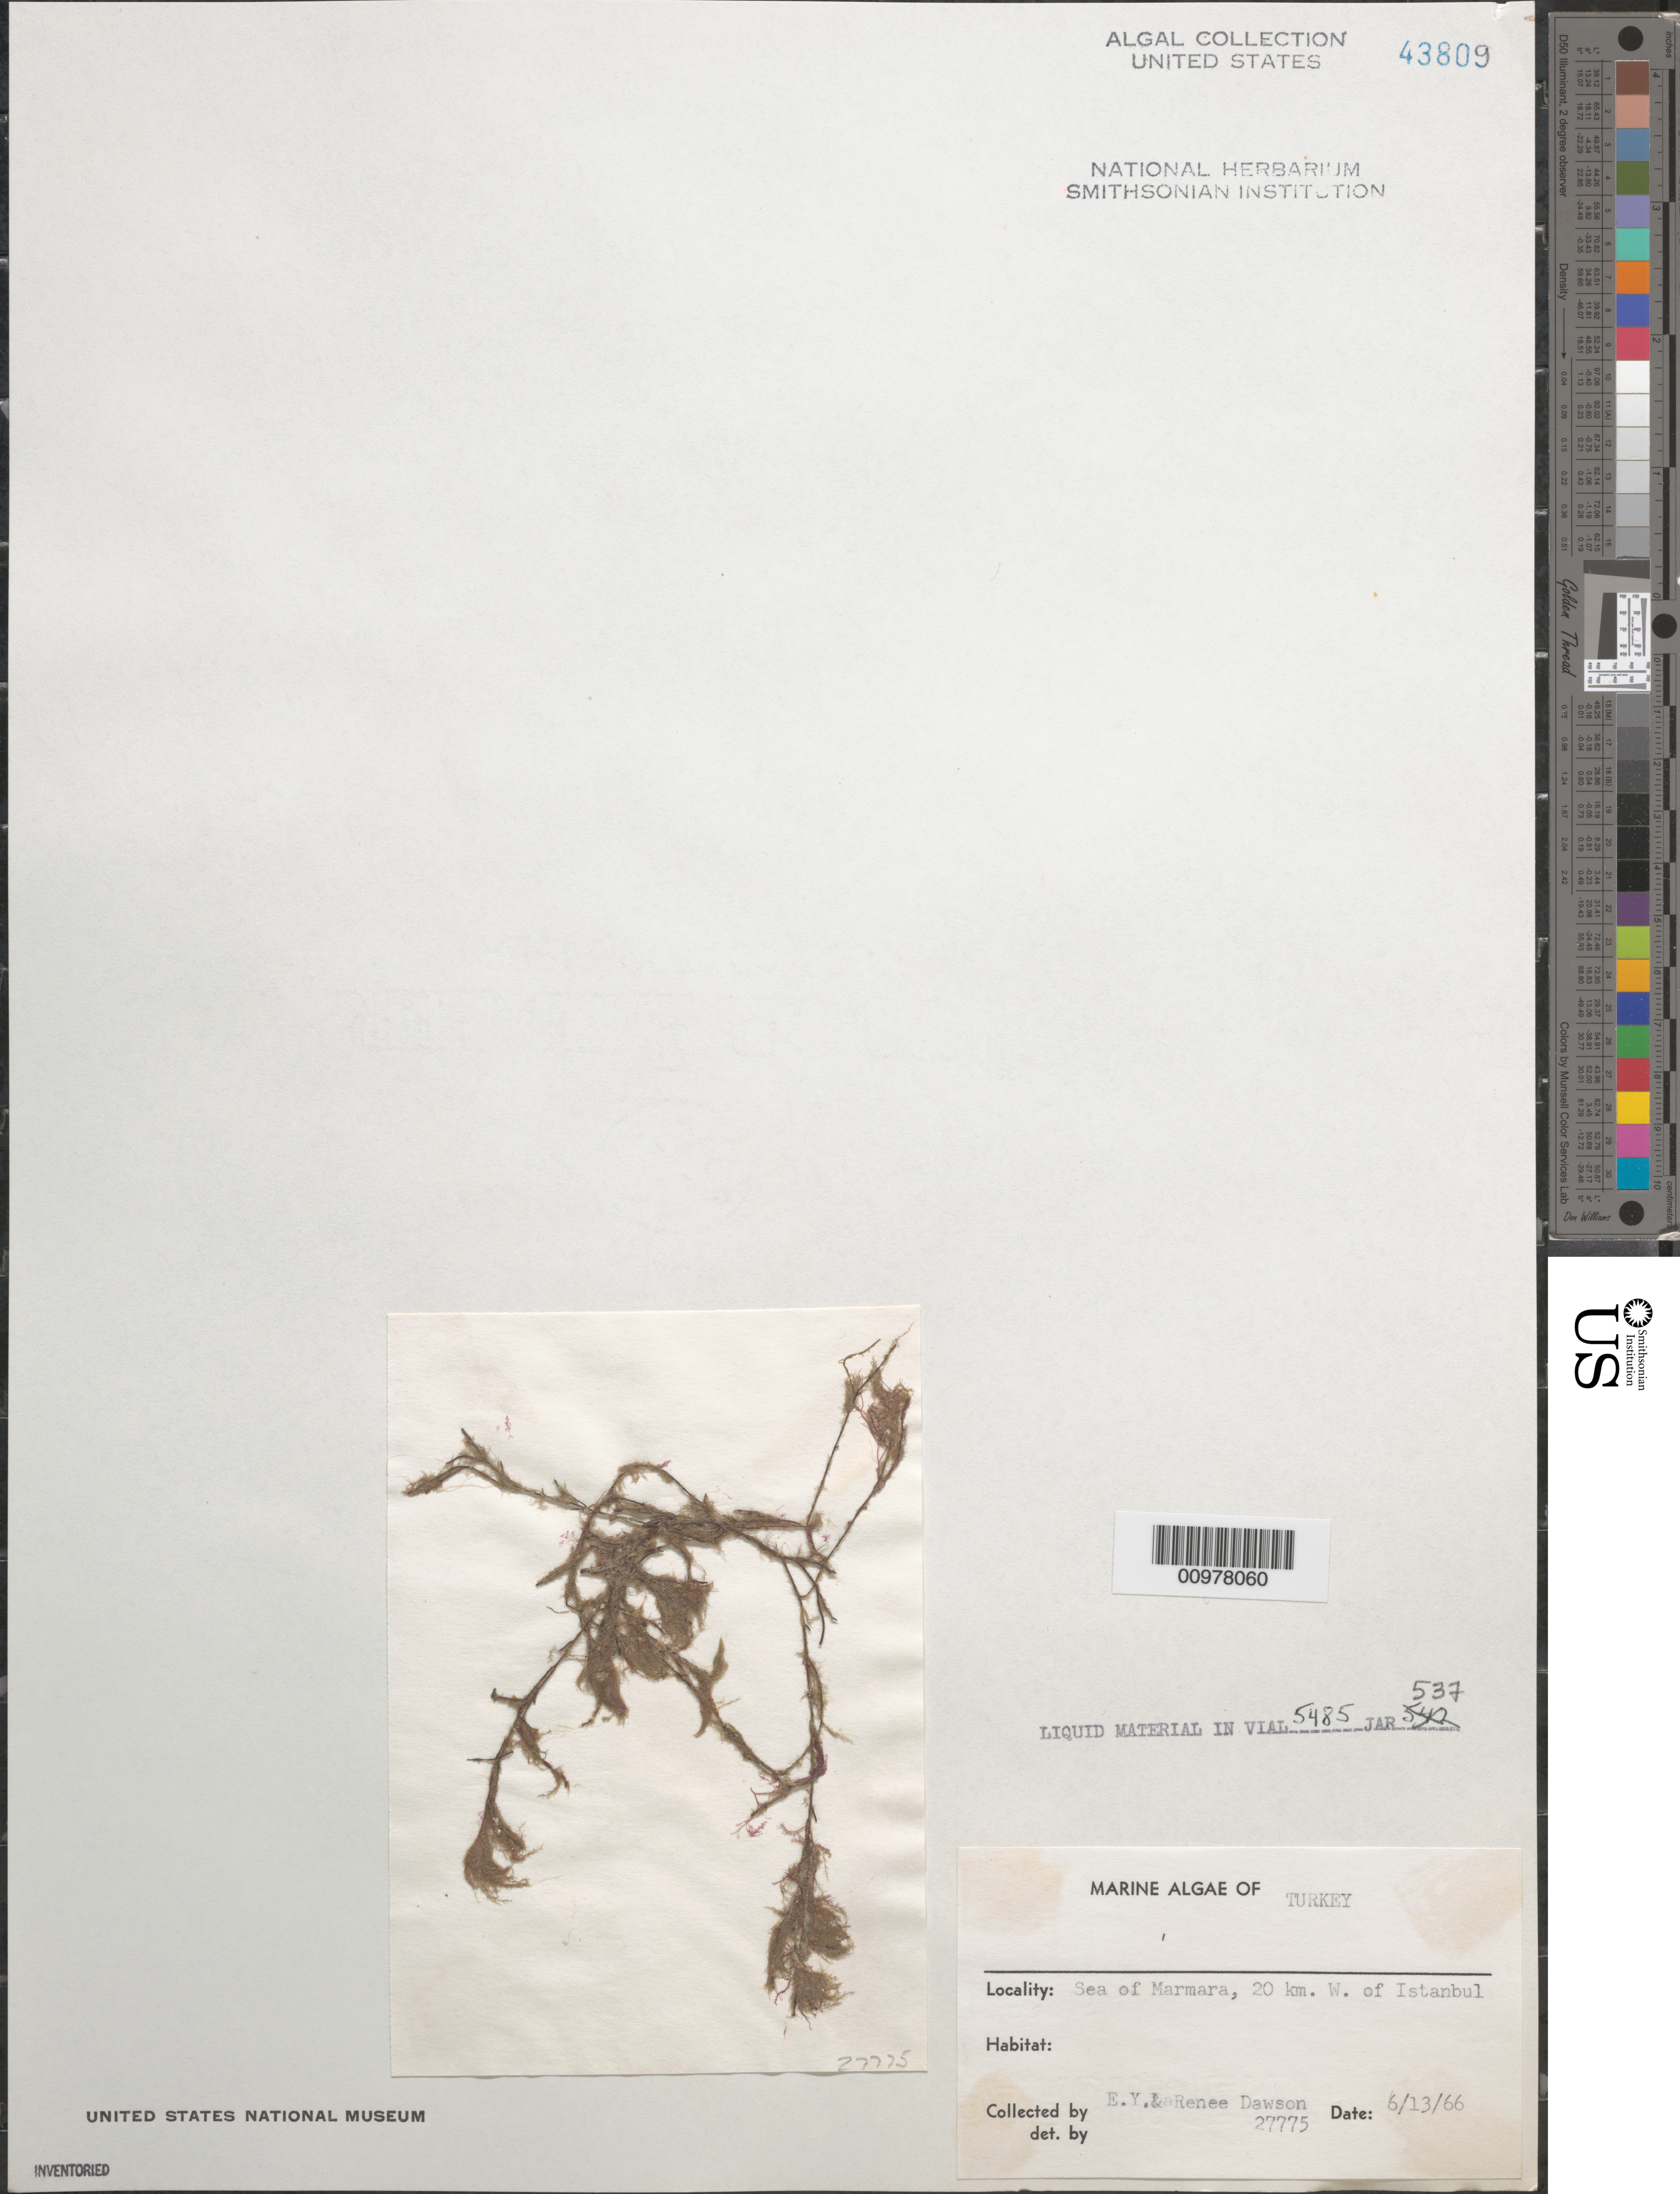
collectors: E. Y. Dawson & R. Dawson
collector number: EYD 27775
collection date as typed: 13 Jun 1966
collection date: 1966-06-13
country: Turkey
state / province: Istanbul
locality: Sea of Marmara, 20 km west of Istanbul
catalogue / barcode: US 43809